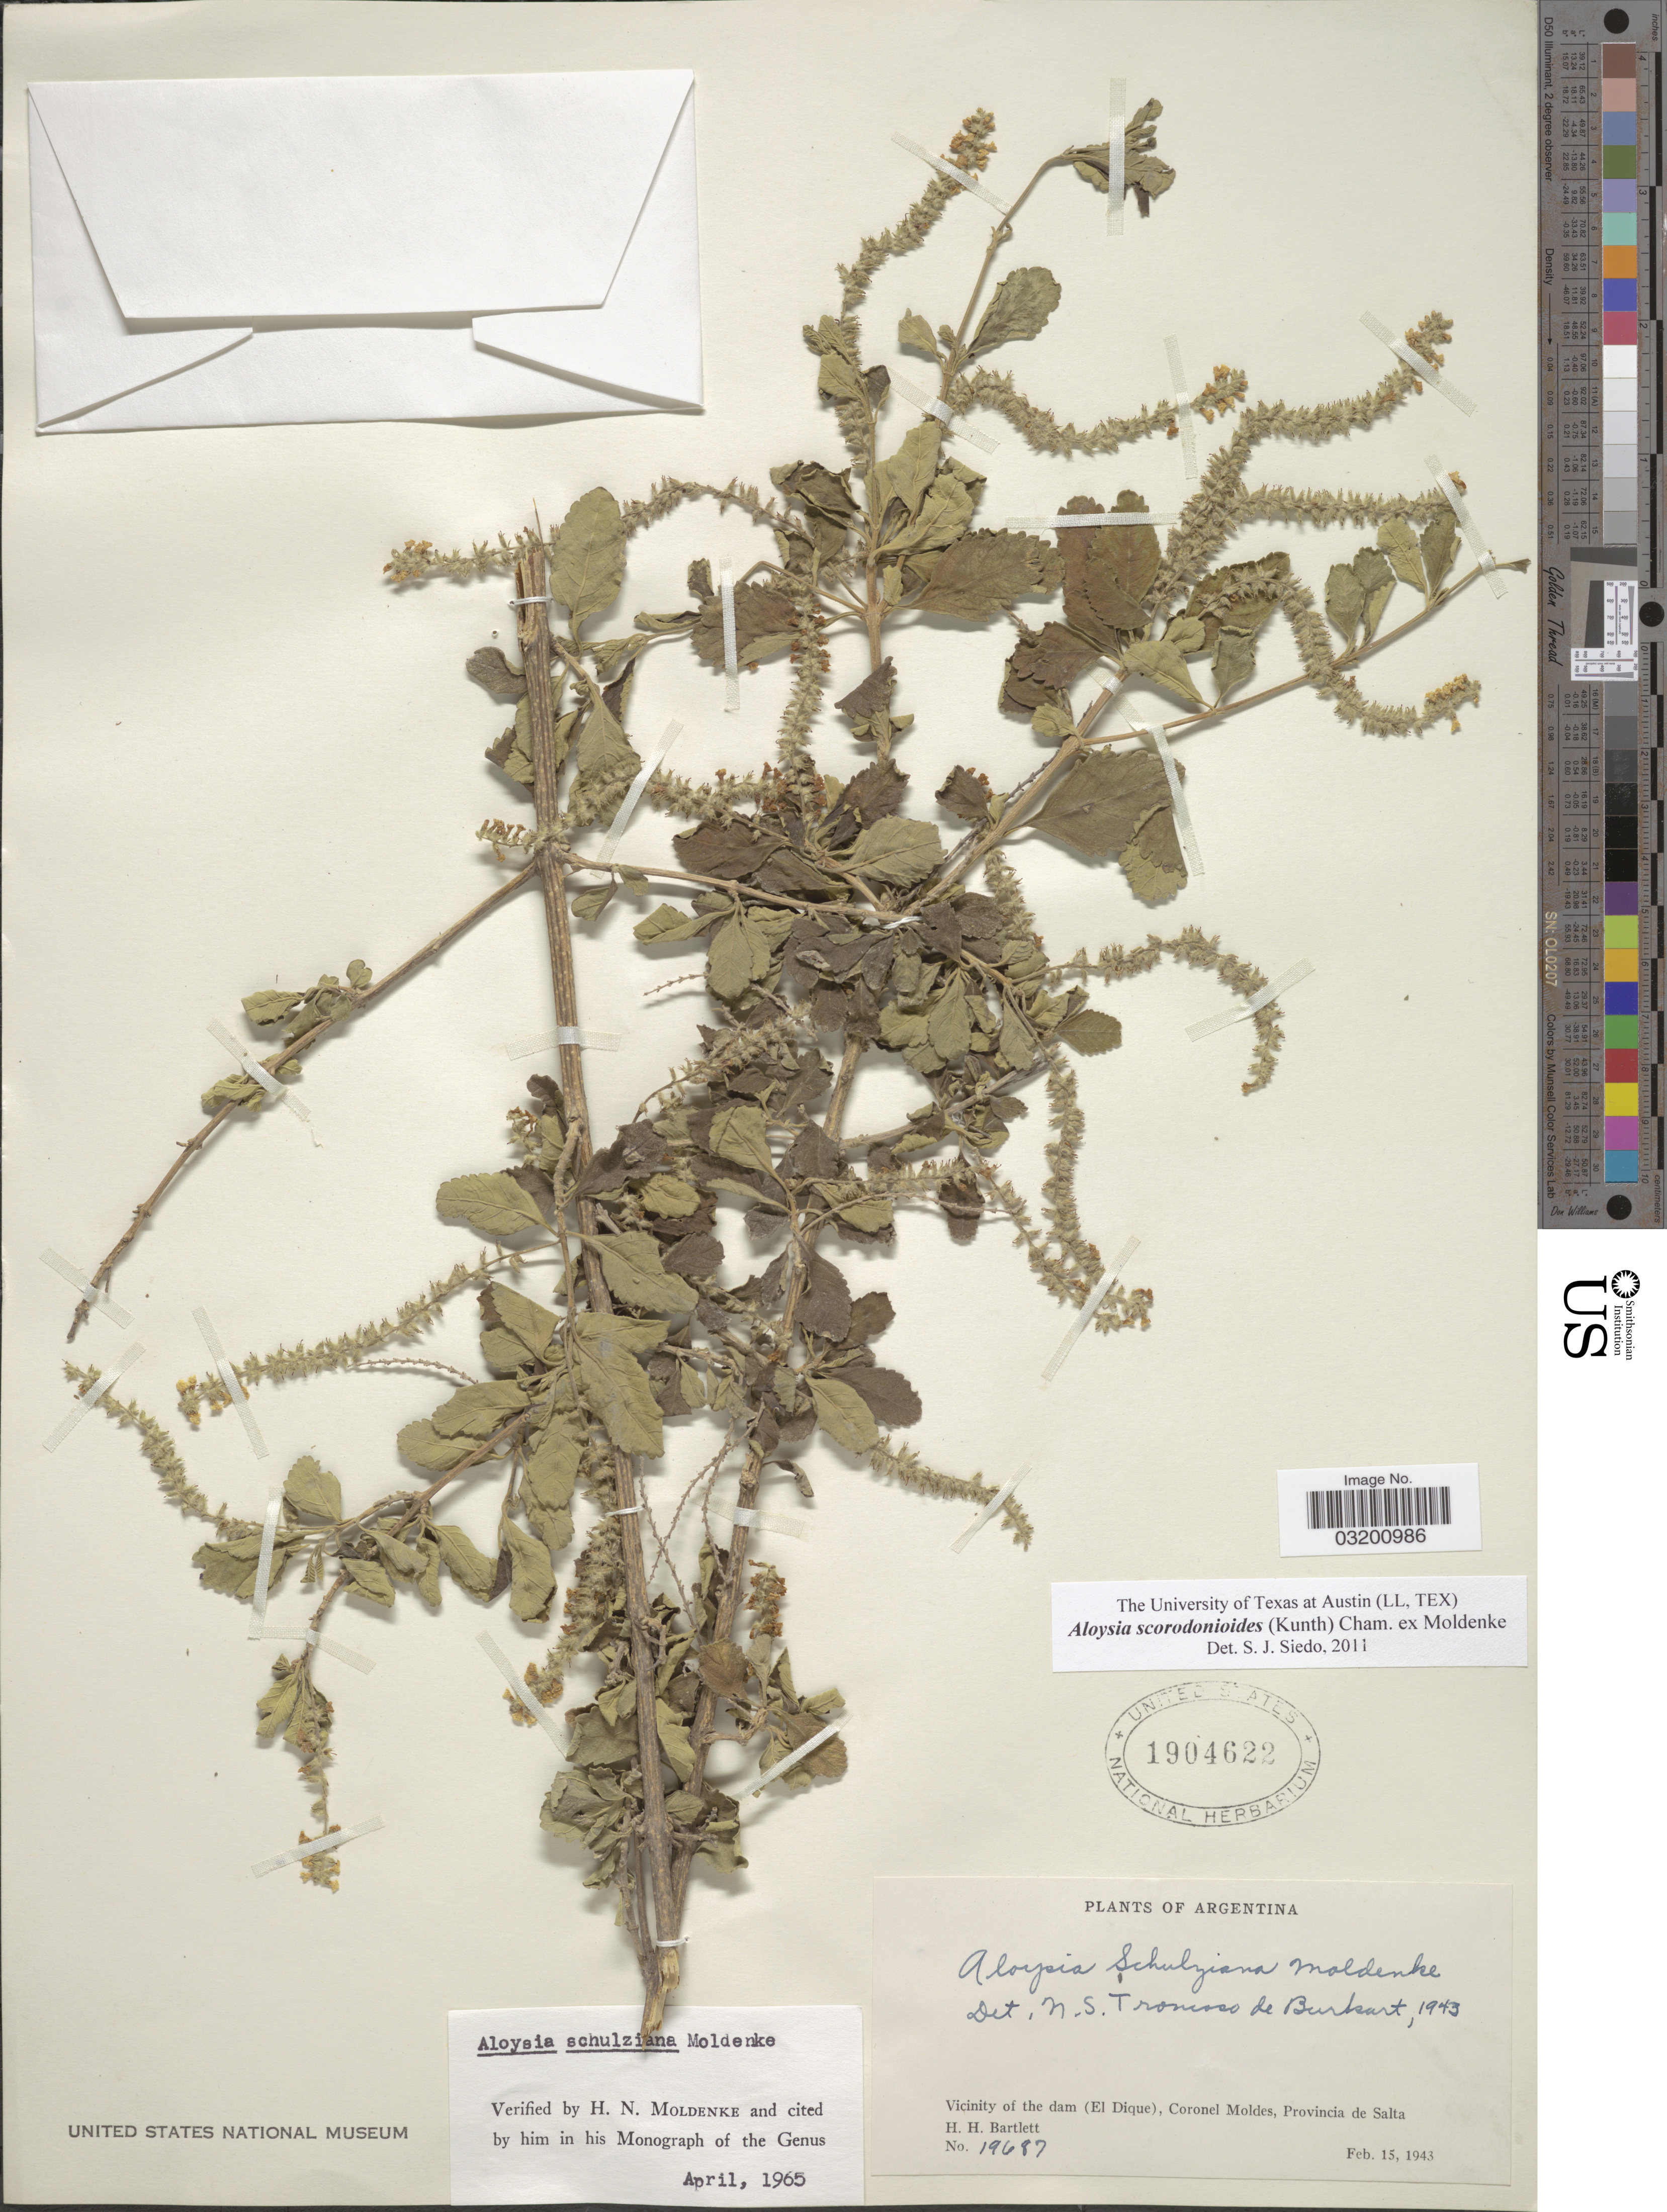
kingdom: Plantae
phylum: Tracheophyta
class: Magnoliopsida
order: Lamiales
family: Verbenaceae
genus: Aloysia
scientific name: Aloysia scorodonioides var. scorodonioides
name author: (Kunth) Cham.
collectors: H. H. Bartlett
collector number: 19687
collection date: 1943-02-15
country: Argentina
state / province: Salta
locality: Vicinity of the dam (El Dique), Coronel Moldes.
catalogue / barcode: US 1904622